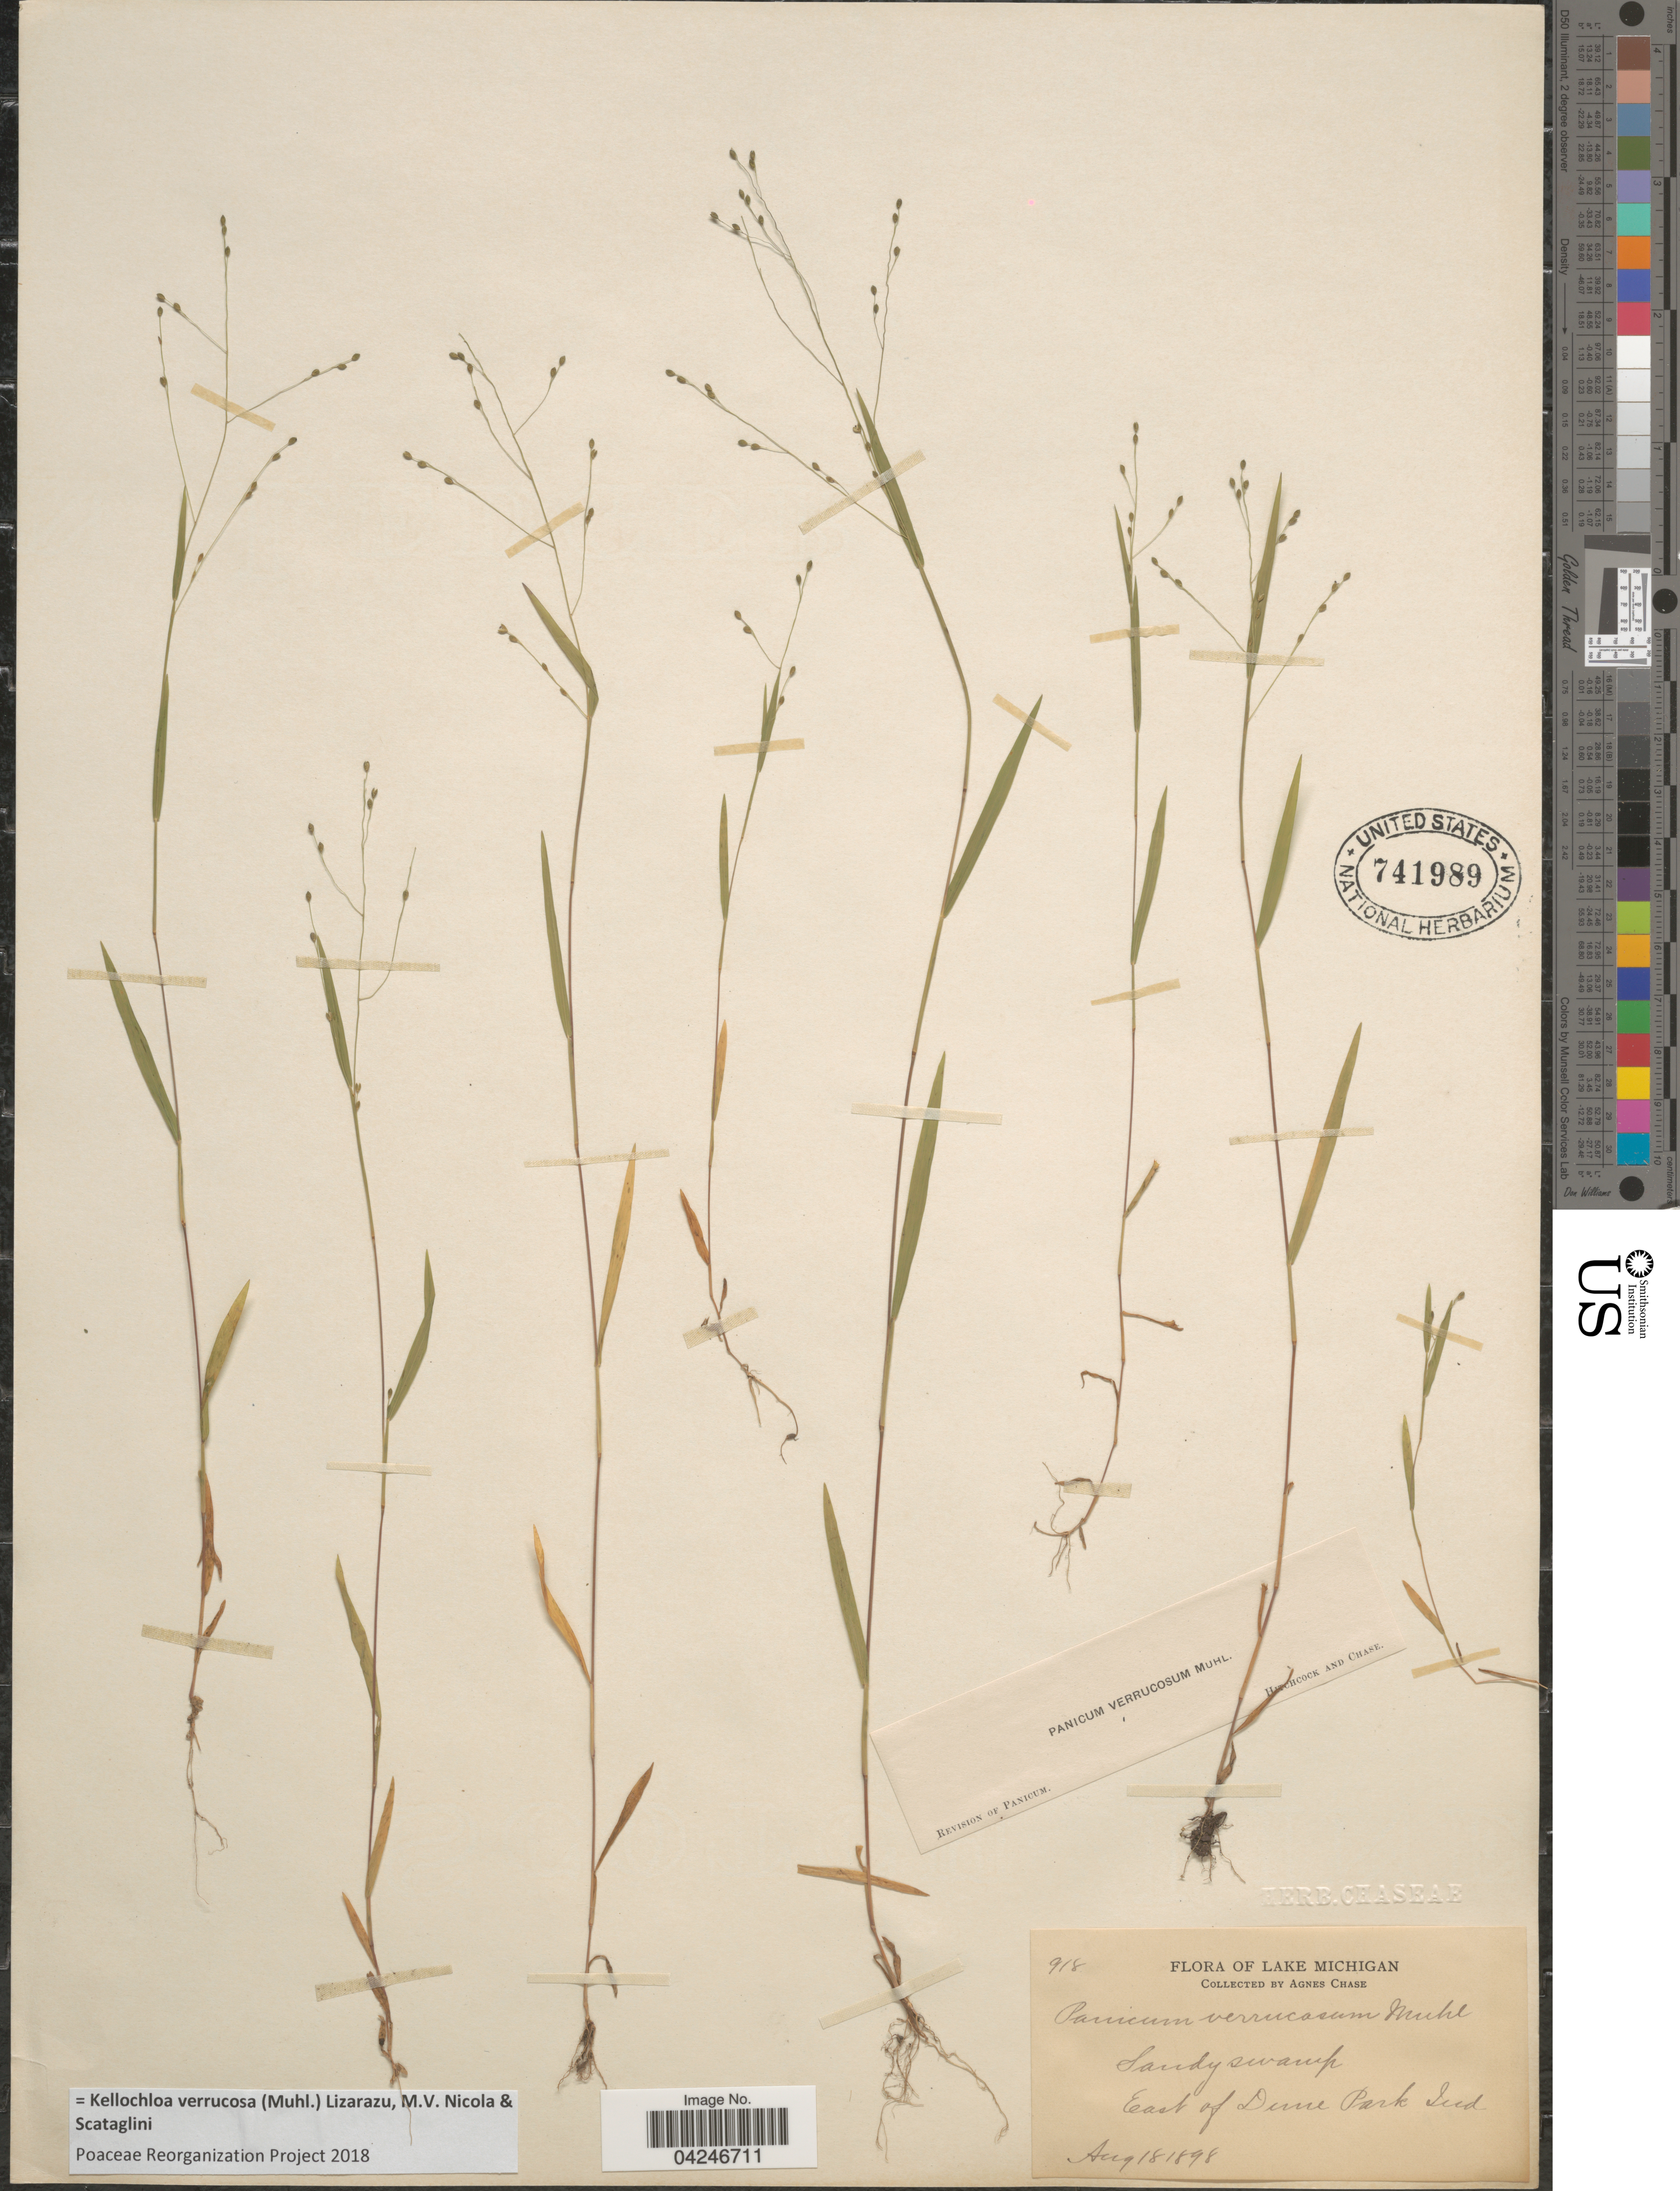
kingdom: Plantae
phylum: Tracheophyta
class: Liliopsida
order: Poales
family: Poaceae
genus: Kellochloa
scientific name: Kellochloa verrucosa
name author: (Muhl.) Lizarazu et al.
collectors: A. Chase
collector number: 918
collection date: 1898-08-18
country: United States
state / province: Indiana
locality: Lake Michigan. East of Dune Park.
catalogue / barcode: US 741989